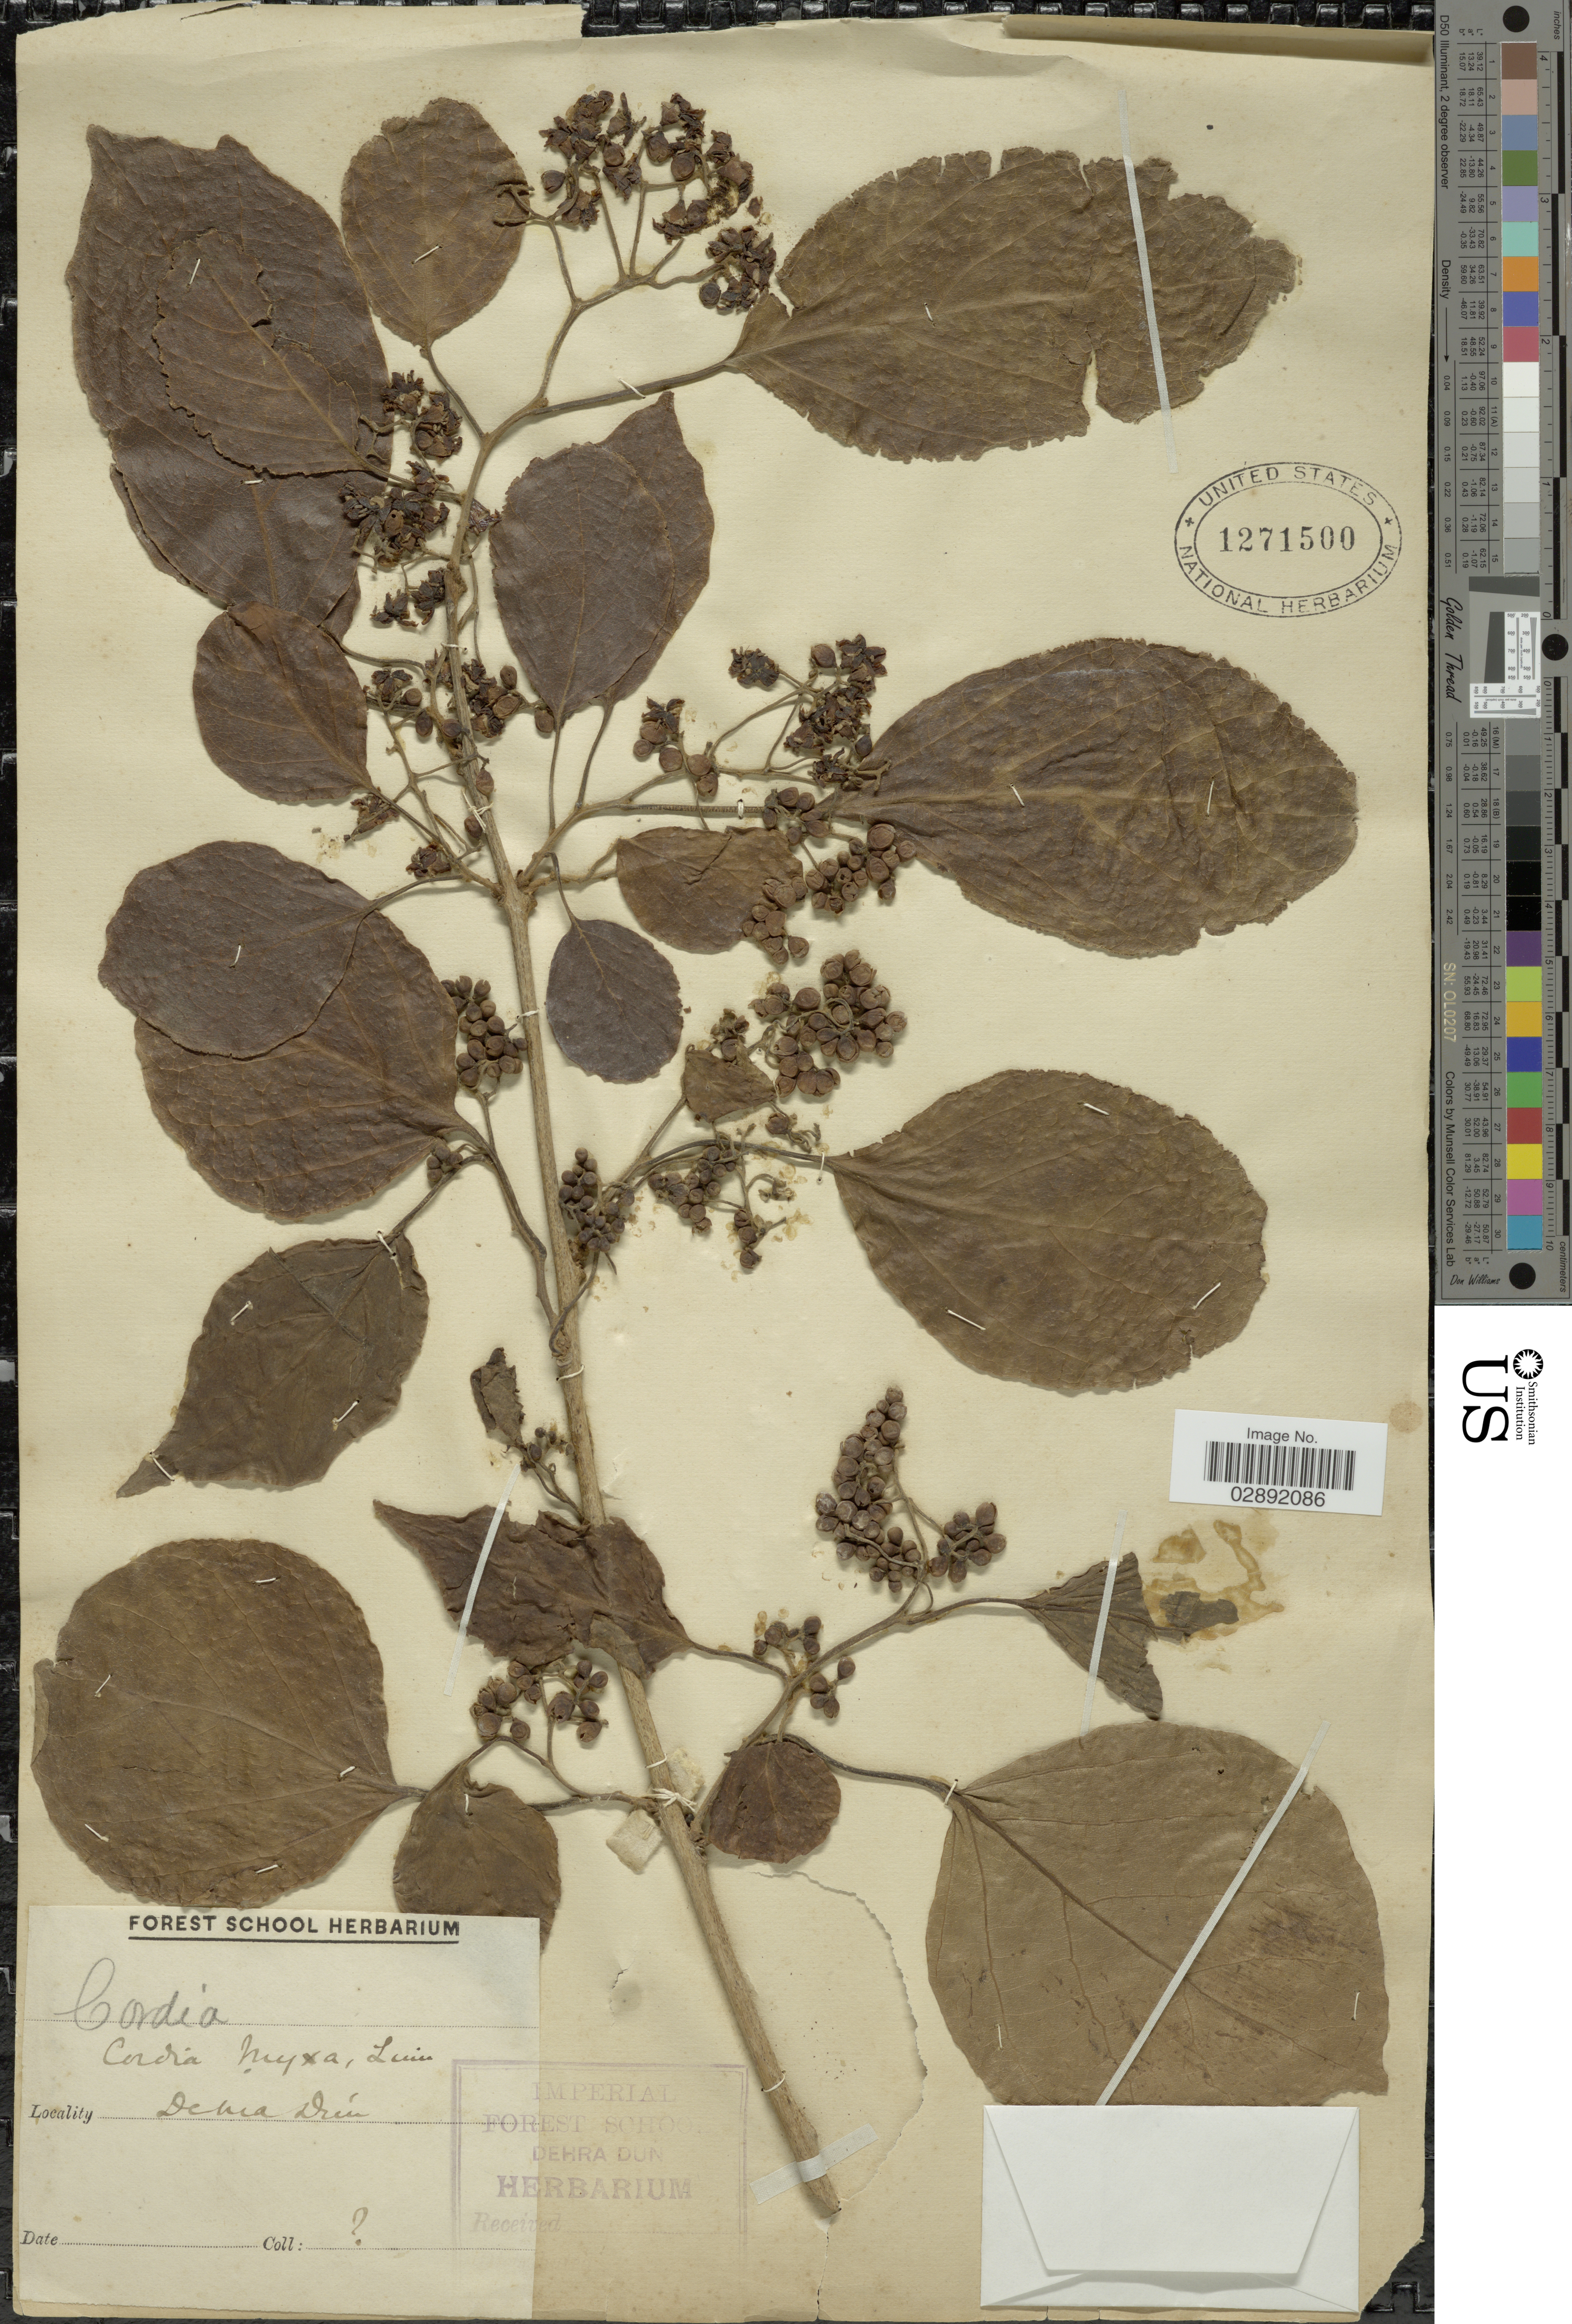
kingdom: Plantae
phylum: Tracheophyta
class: Magnoliopsida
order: Boraginales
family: Cordiaceae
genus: Cordia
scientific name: Cordia dichotoma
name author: G. Forst.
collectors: Forest Research Institute - Dehra Dun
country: India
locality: Dehra Dun.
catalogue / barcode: US 1271500